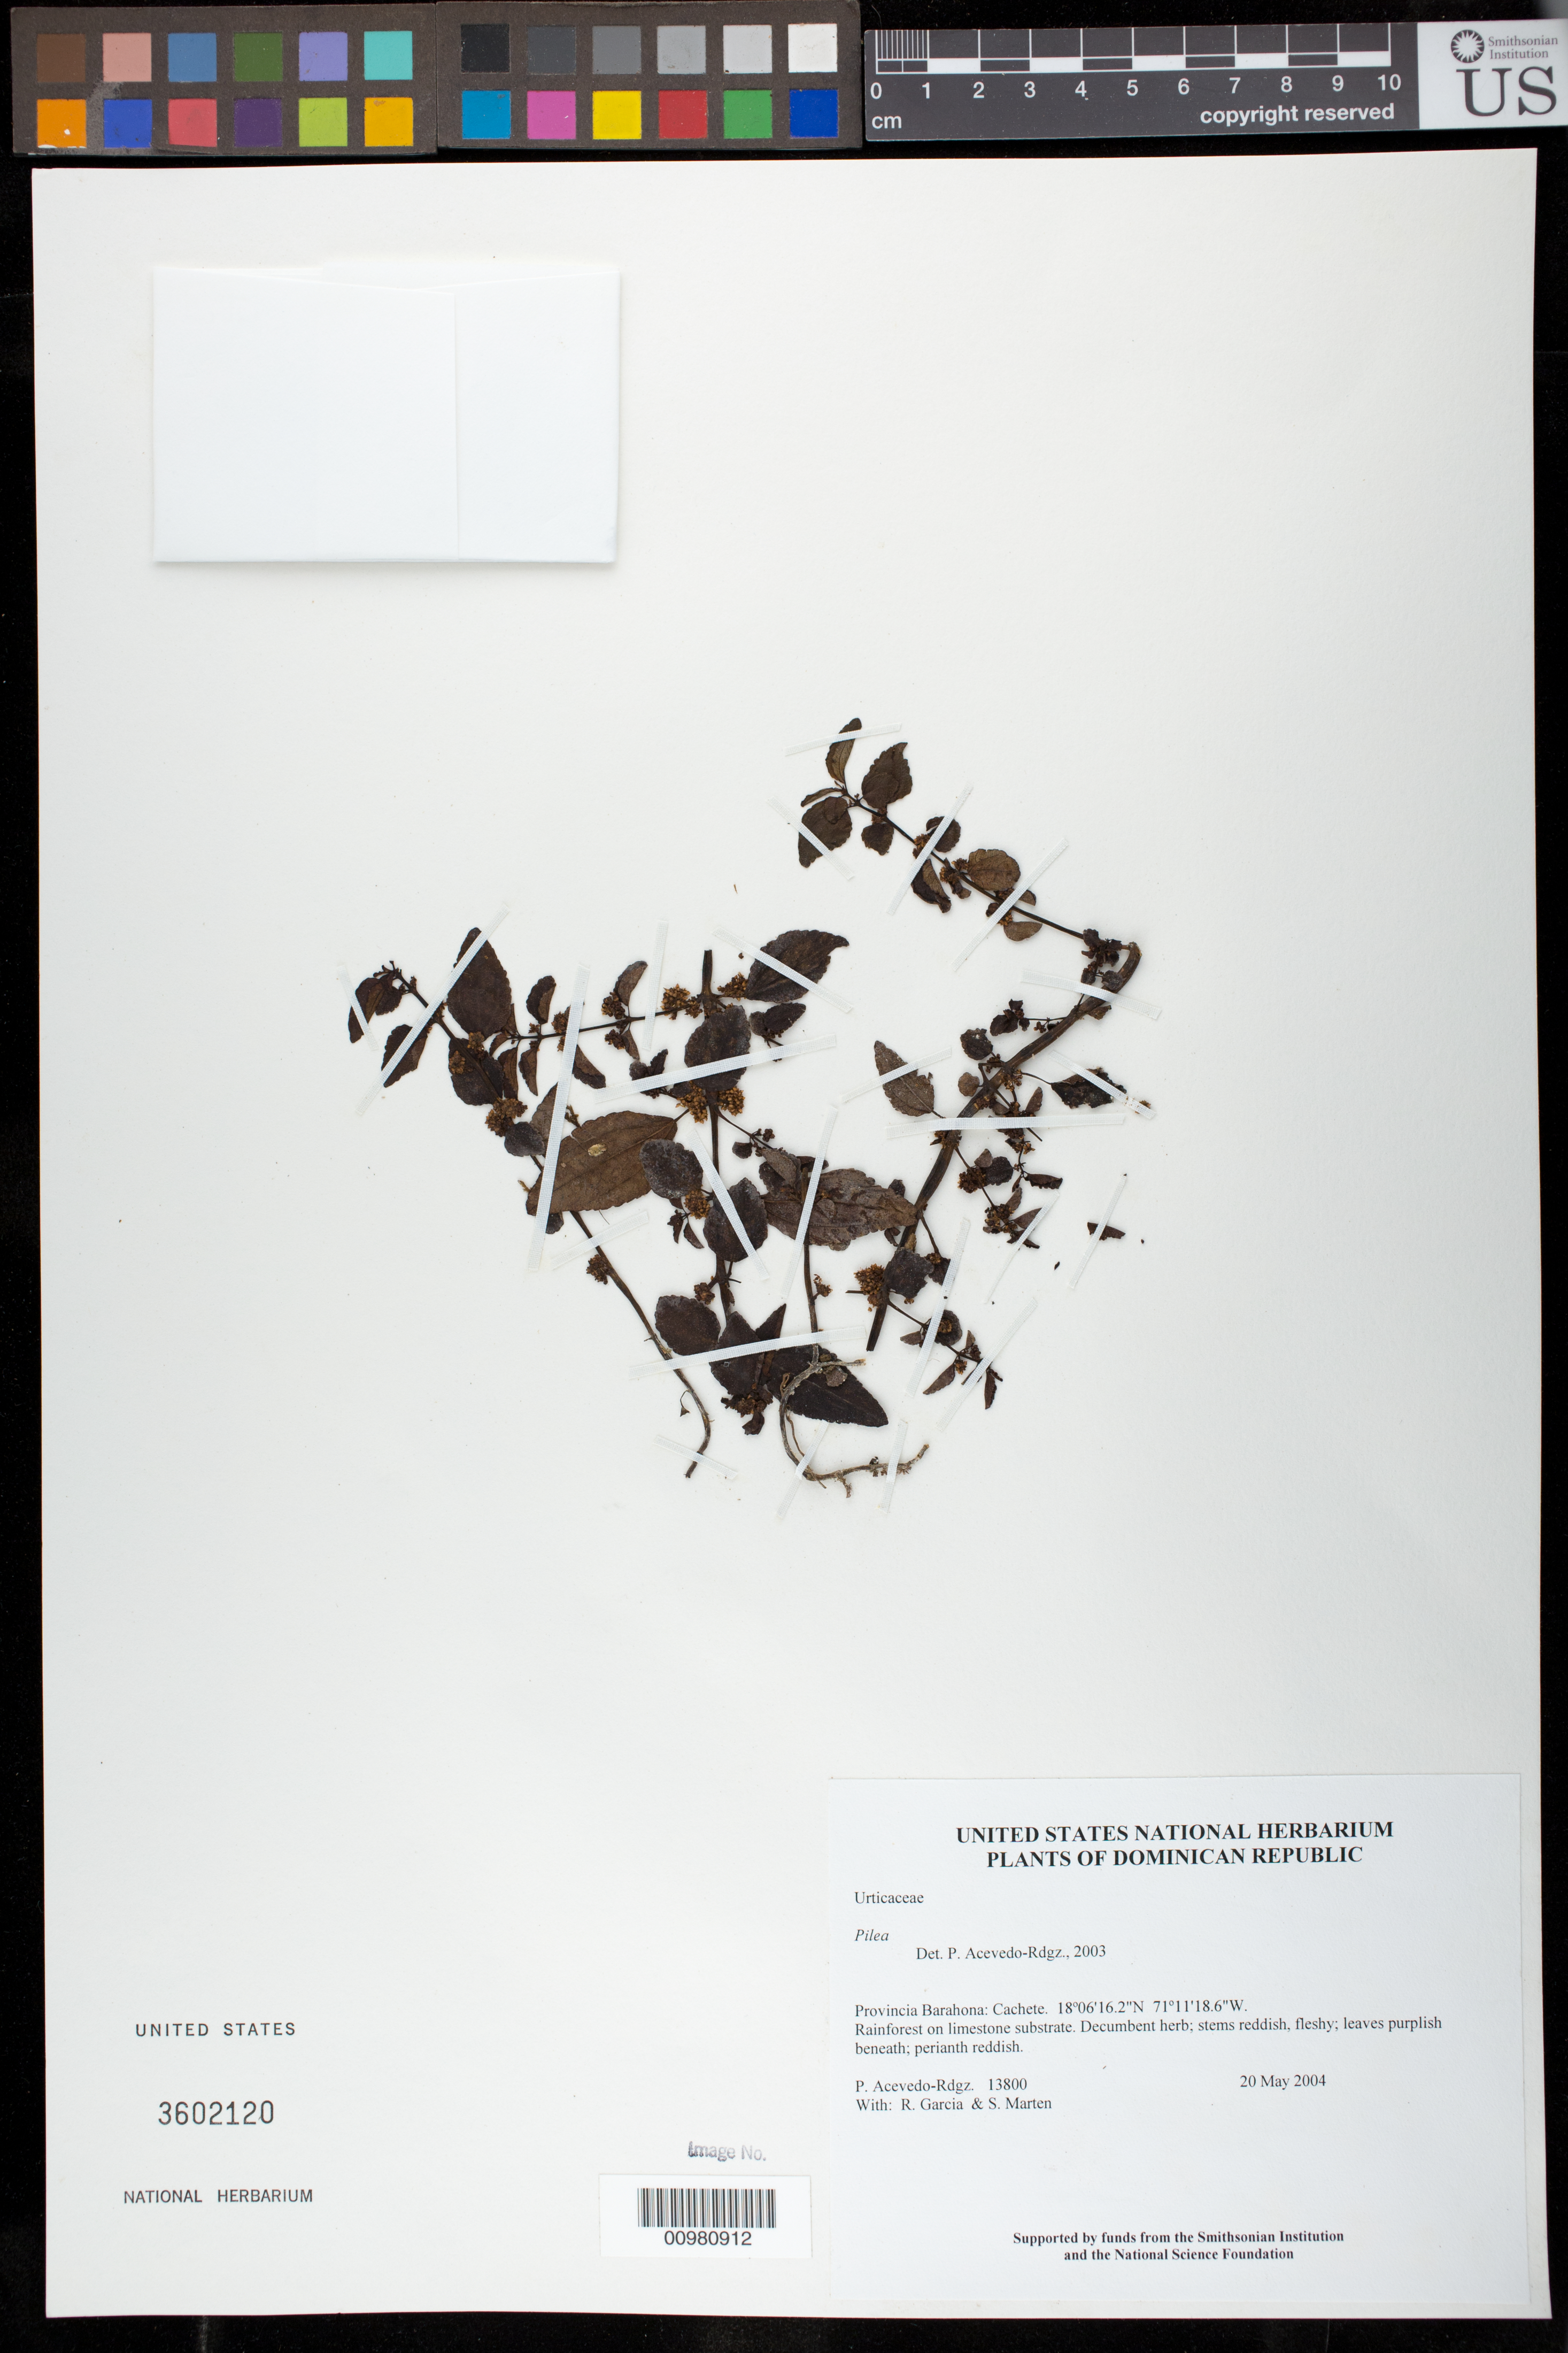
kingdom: Plantae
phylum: Tracheophyta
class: Magnoliopsida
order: Rosales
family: Urticaceae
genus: Pilea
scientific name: Pilea sp.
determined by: Acevedo-Rodríguez, P., (BOT), Smithsonian Institution - National Museum of Natural History (UNITED STATES)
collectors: P. Acevedo-Rodr., R. G. García & S. Marten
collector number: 13800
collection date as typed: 20 May 2004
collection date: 2004-05-20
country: Dominican Republic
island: Hispaniola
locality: Provincia Barahona: Cachete.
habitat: Rainforest on limestone substrate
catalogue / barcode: US 3602120